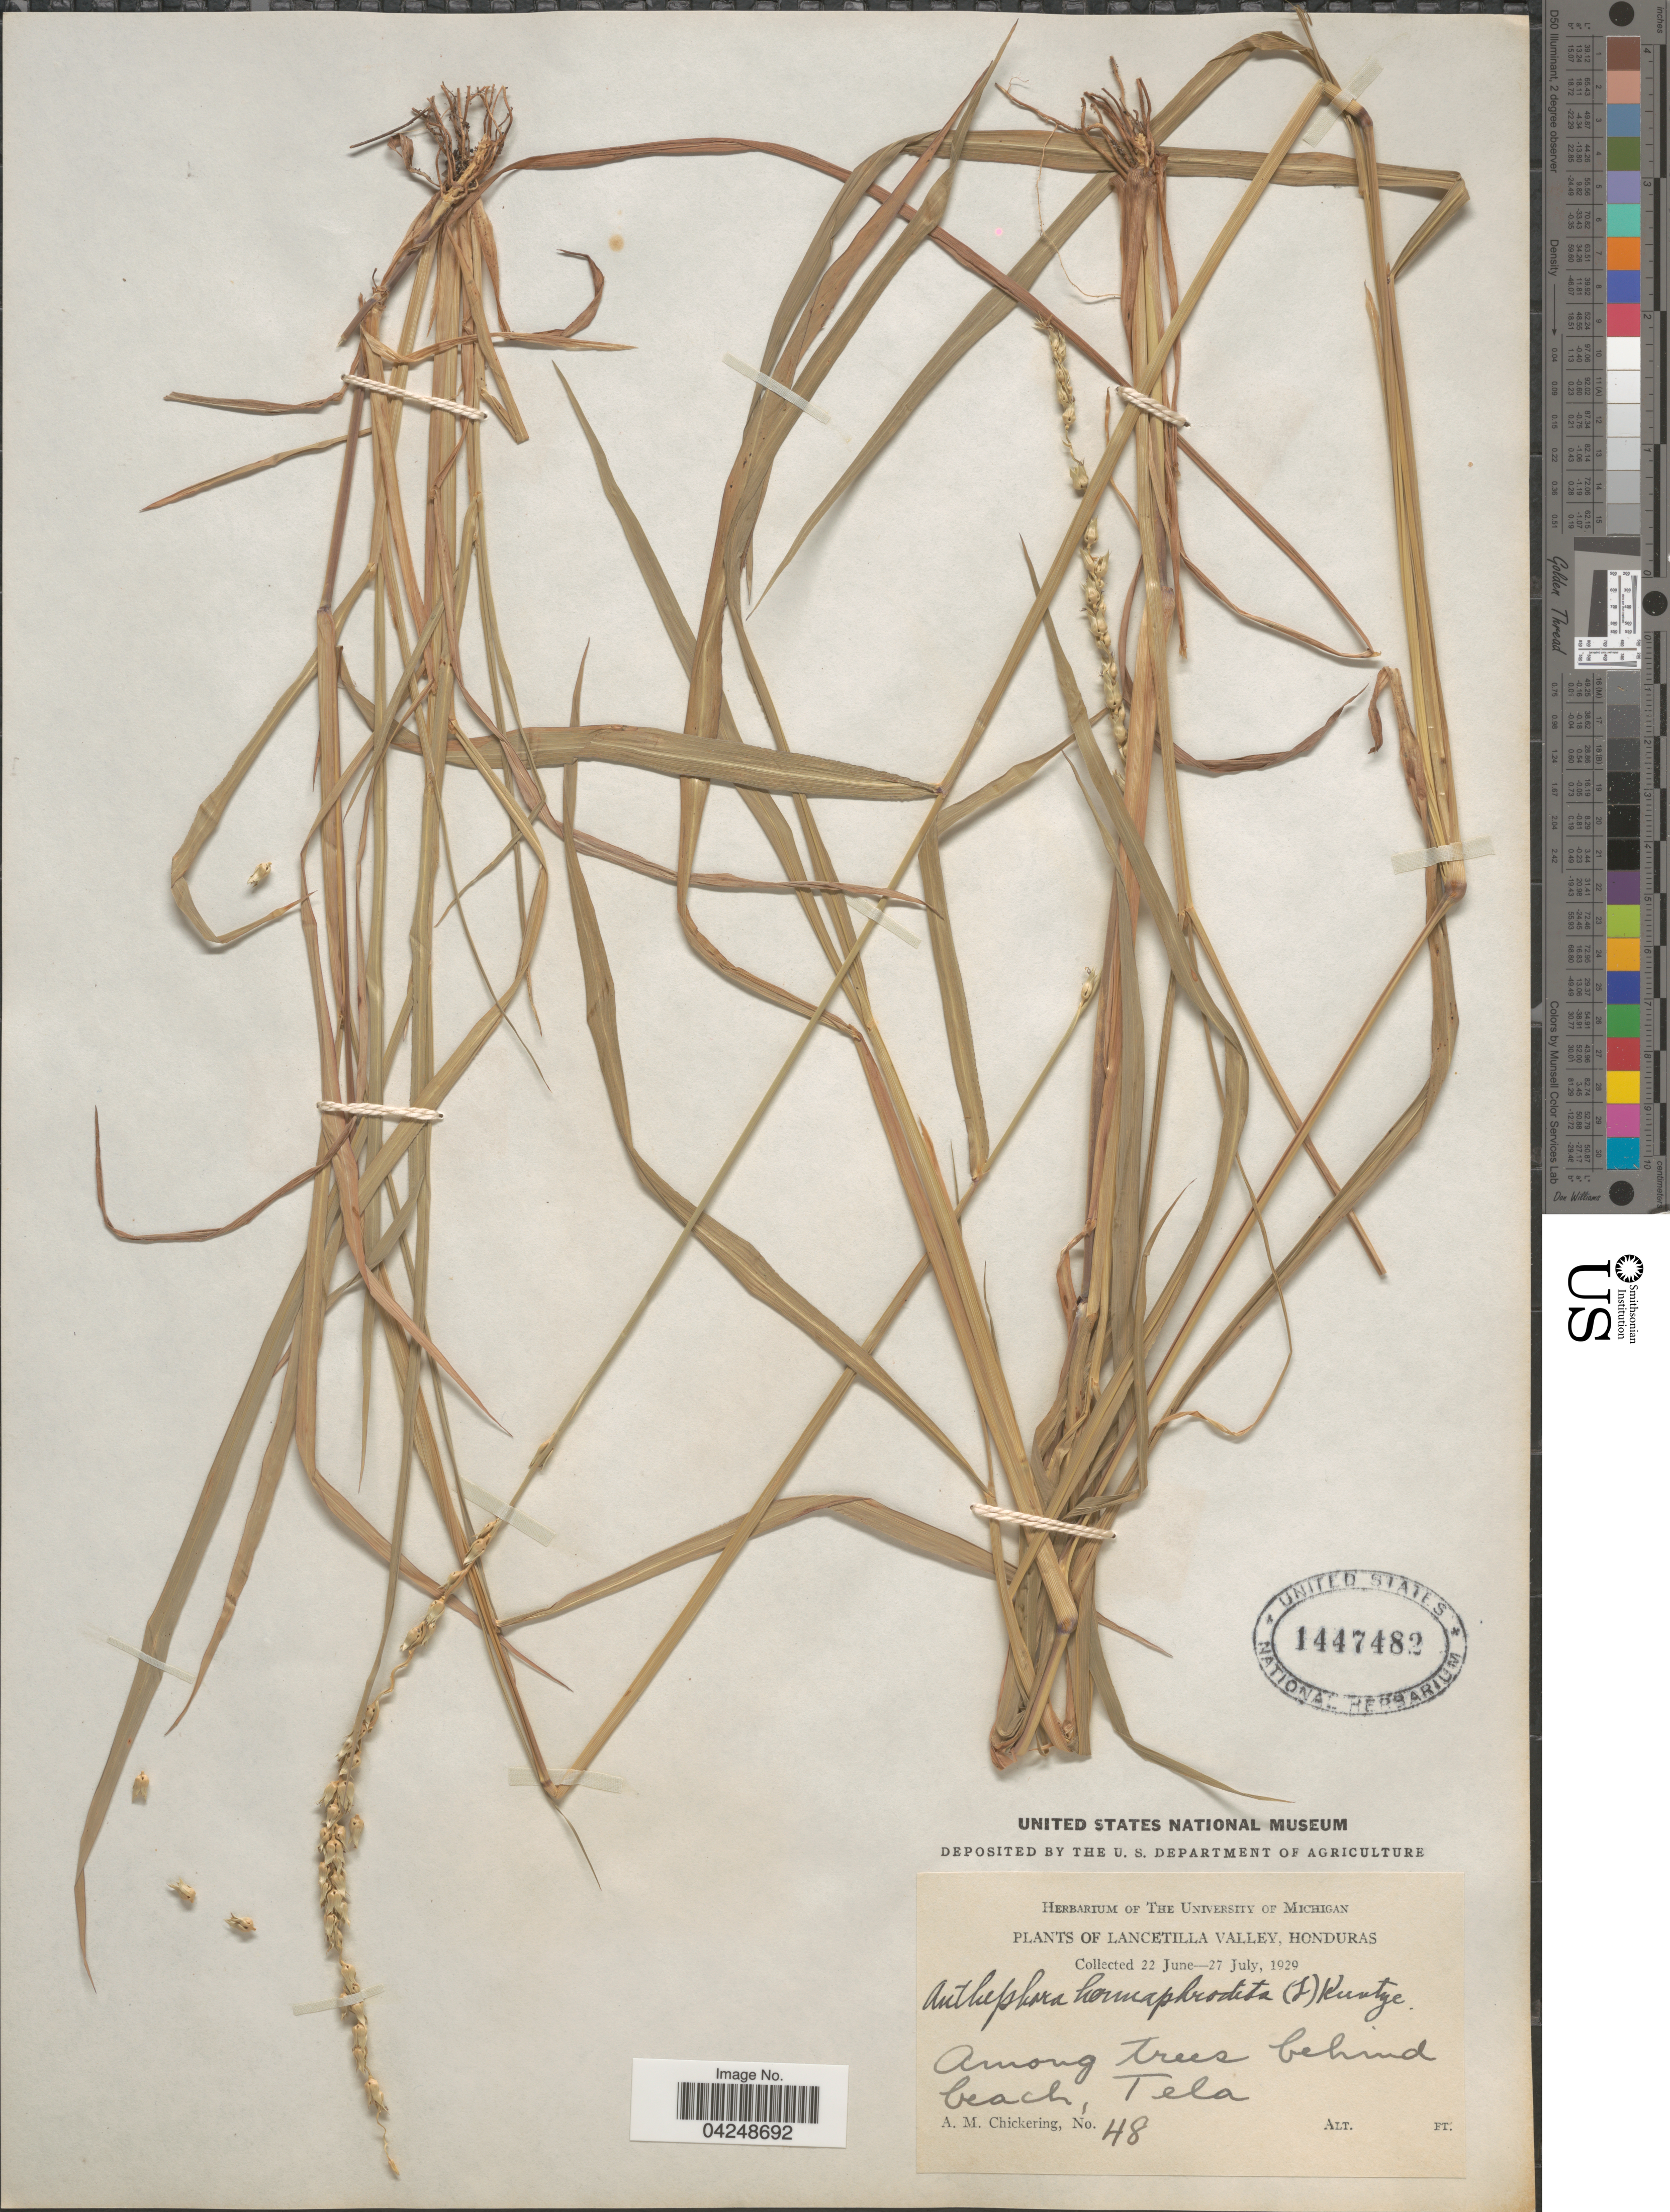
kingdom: Plantae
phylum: Tracheophyta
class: Liliopsida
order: Poales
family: Poaceae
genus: Anthephora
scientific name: Anthephora hermaphrodita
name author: (L.) Kuntze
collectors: A. Chickering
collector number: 48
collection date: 1929-06-22/1929-07-27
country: Honduras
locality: Lancetilla Valley. Among tres behind beach, Tela.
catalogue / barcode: US 1447482